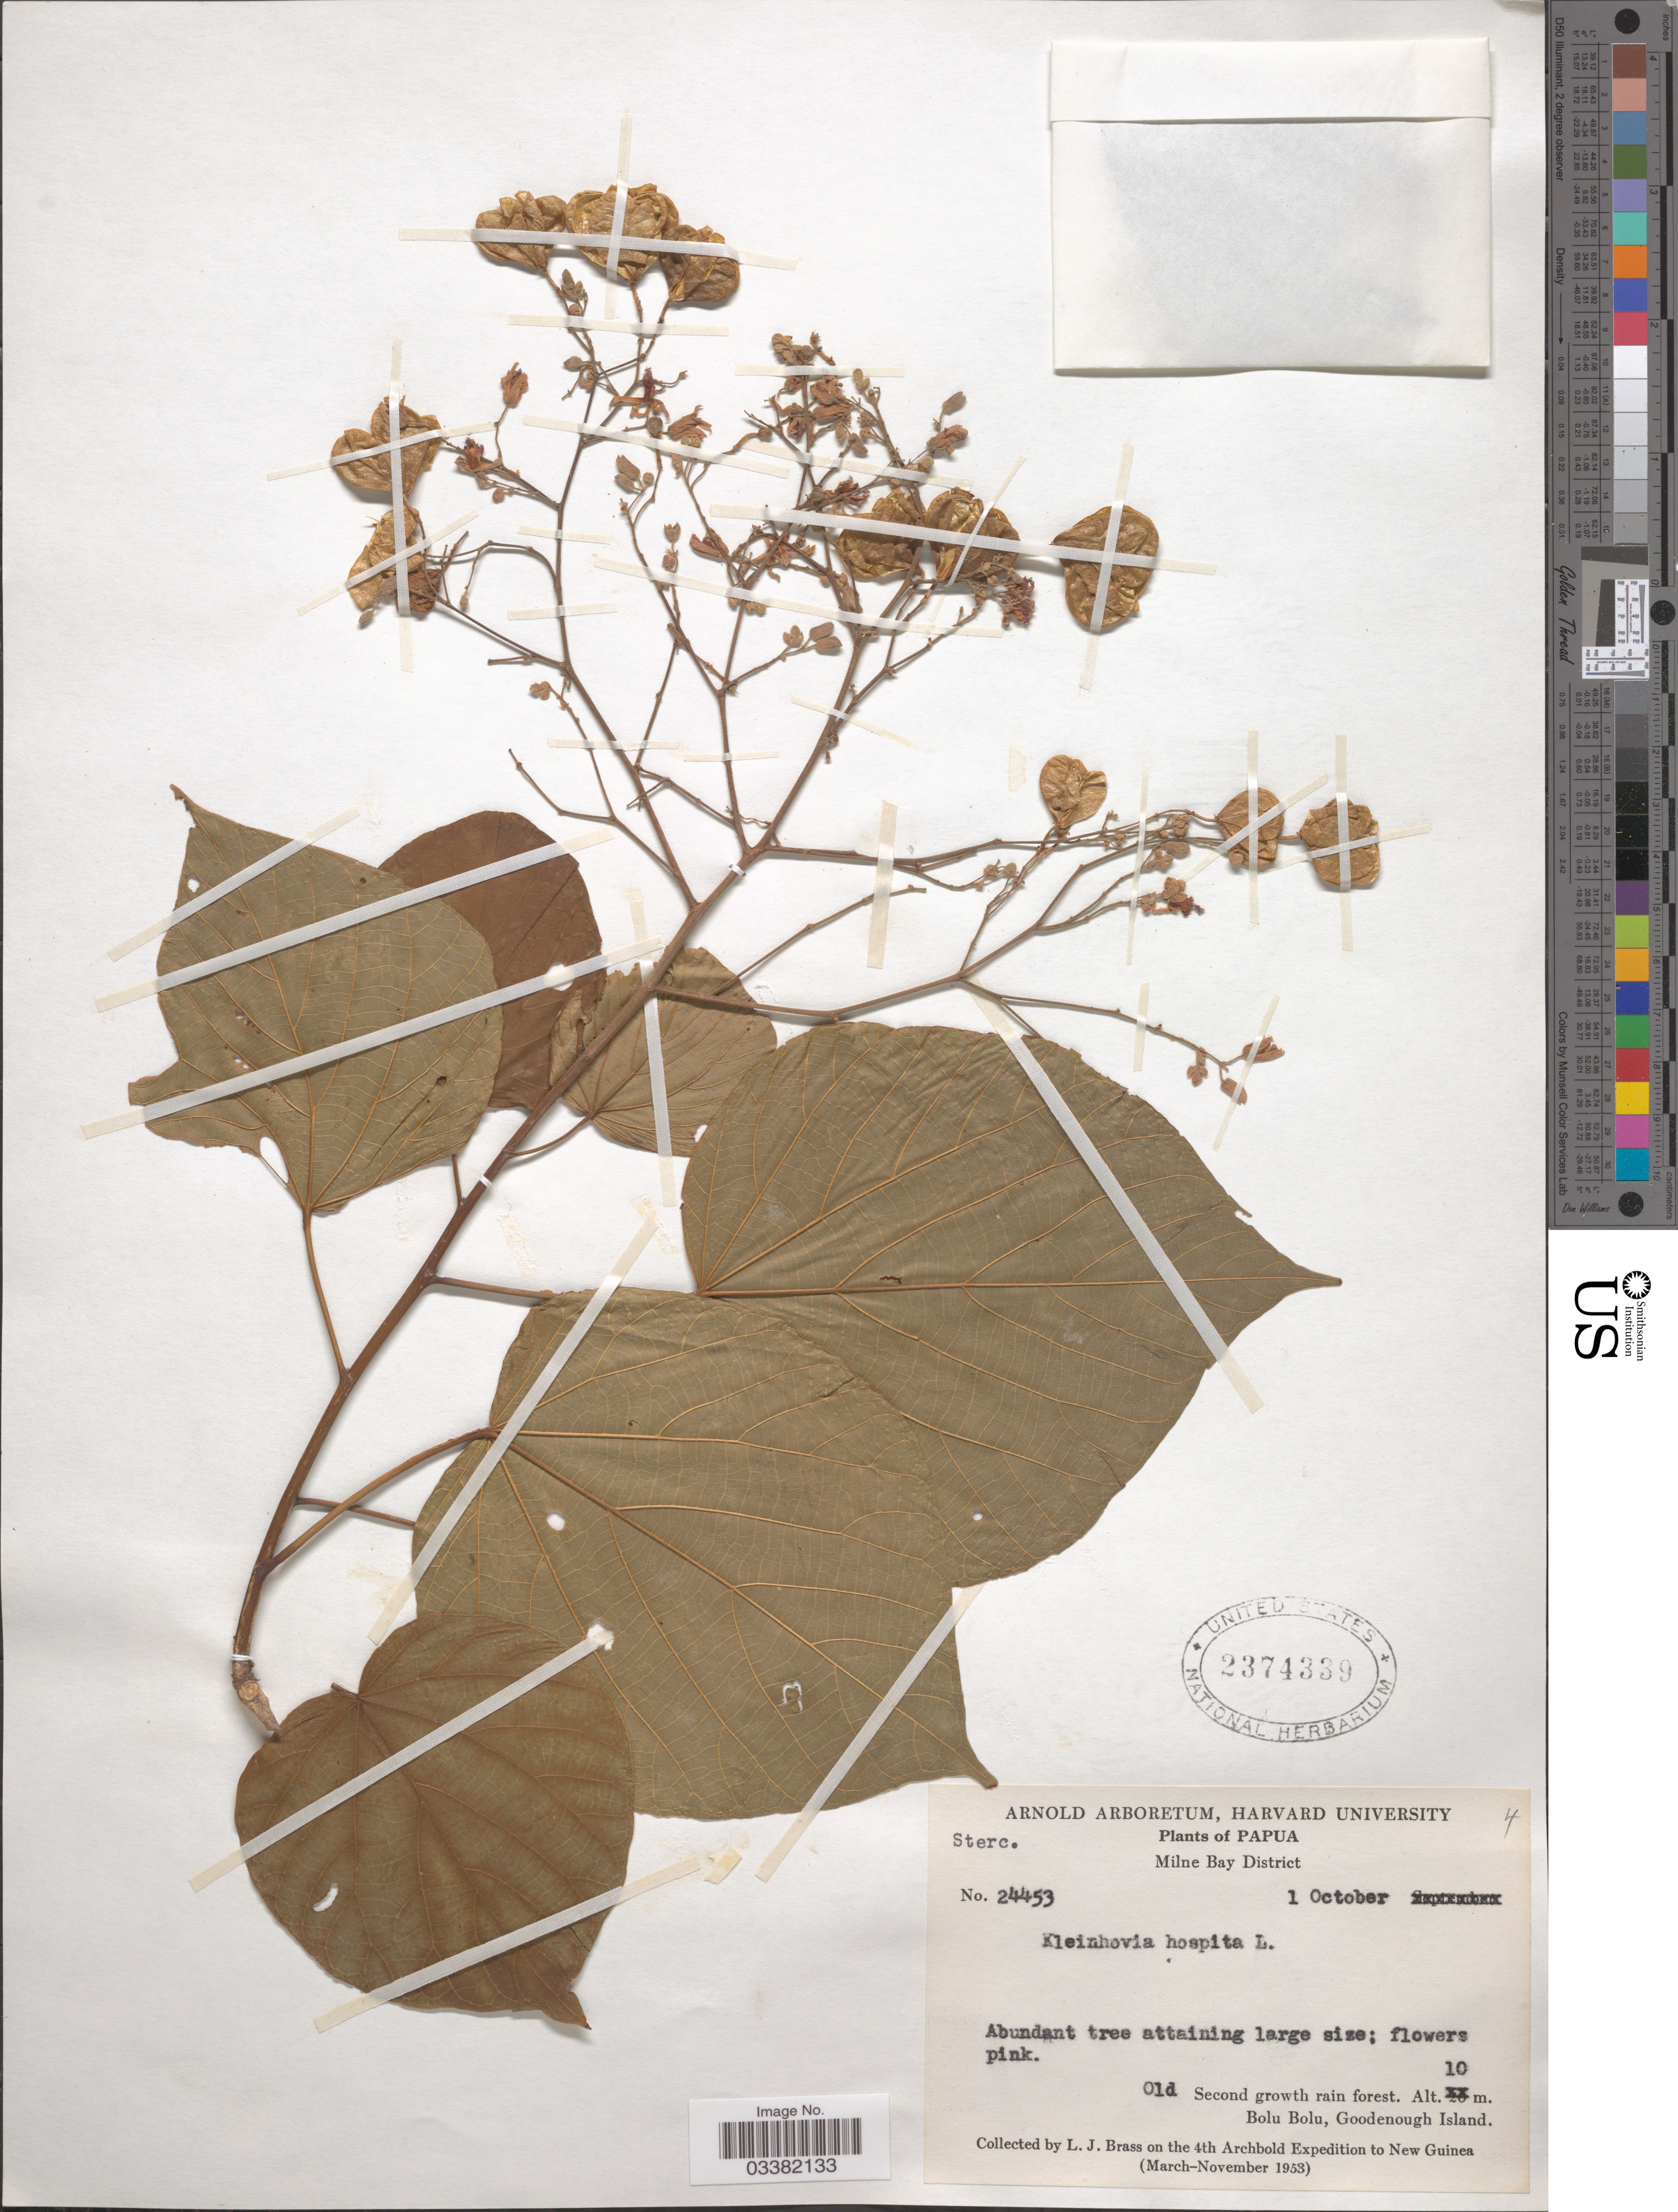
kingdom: Plantae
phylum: Tracheophyta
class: Magnoliopsida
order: Malvales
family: Malvaceae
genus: Kleinhovia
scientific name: Kleinhovia hospita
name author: L.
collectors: L. J. Brass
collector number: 24453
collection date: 1953-10-01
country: Papua New Guinea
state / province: Milne Bay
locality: Papua. Milne Bay District. Bolu Bolu, Goodenough Island. New Guinea.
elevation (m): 10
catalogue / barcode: US 2374339